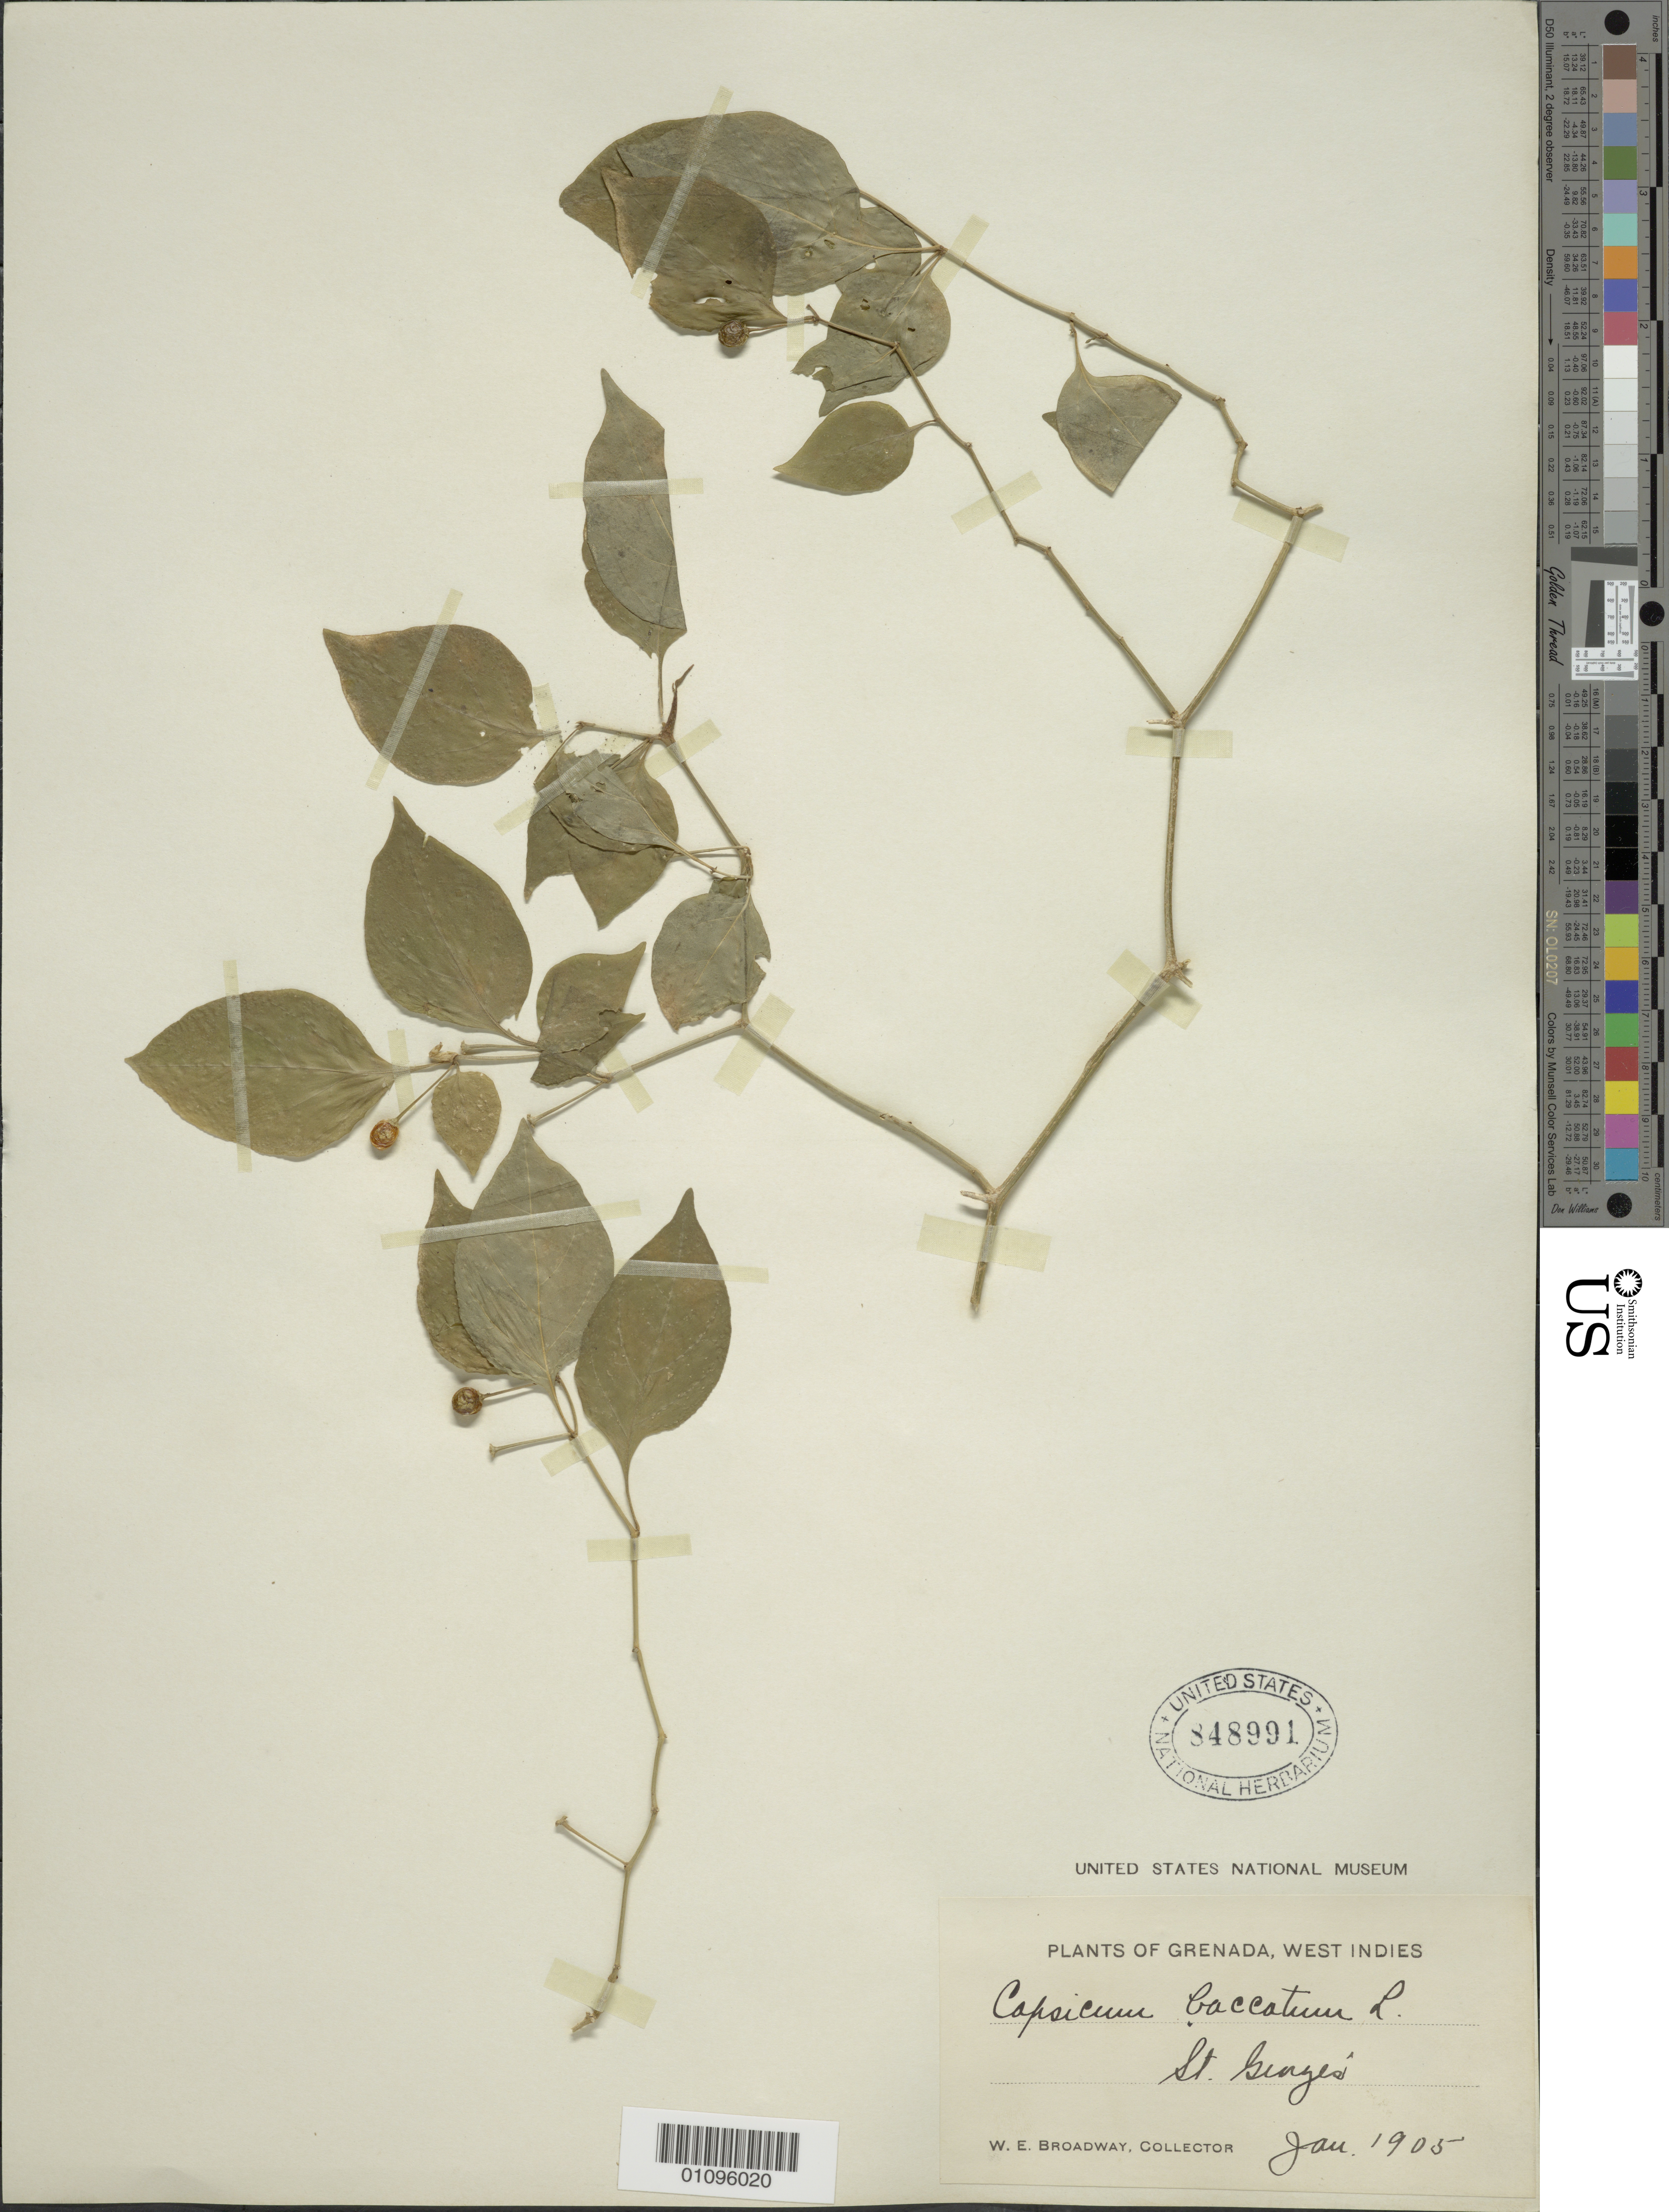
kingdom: Plantae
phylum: Tracheophyta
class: Magnoliopsida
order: Solanales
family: Solanaceae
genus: Capsicum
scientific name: Capsicum baccatum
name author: L.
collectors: W. E. Broadway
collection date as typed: Jan 1905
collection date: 1905-01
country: Grenada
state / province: Saint George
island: Grenada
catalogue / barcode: US 848991